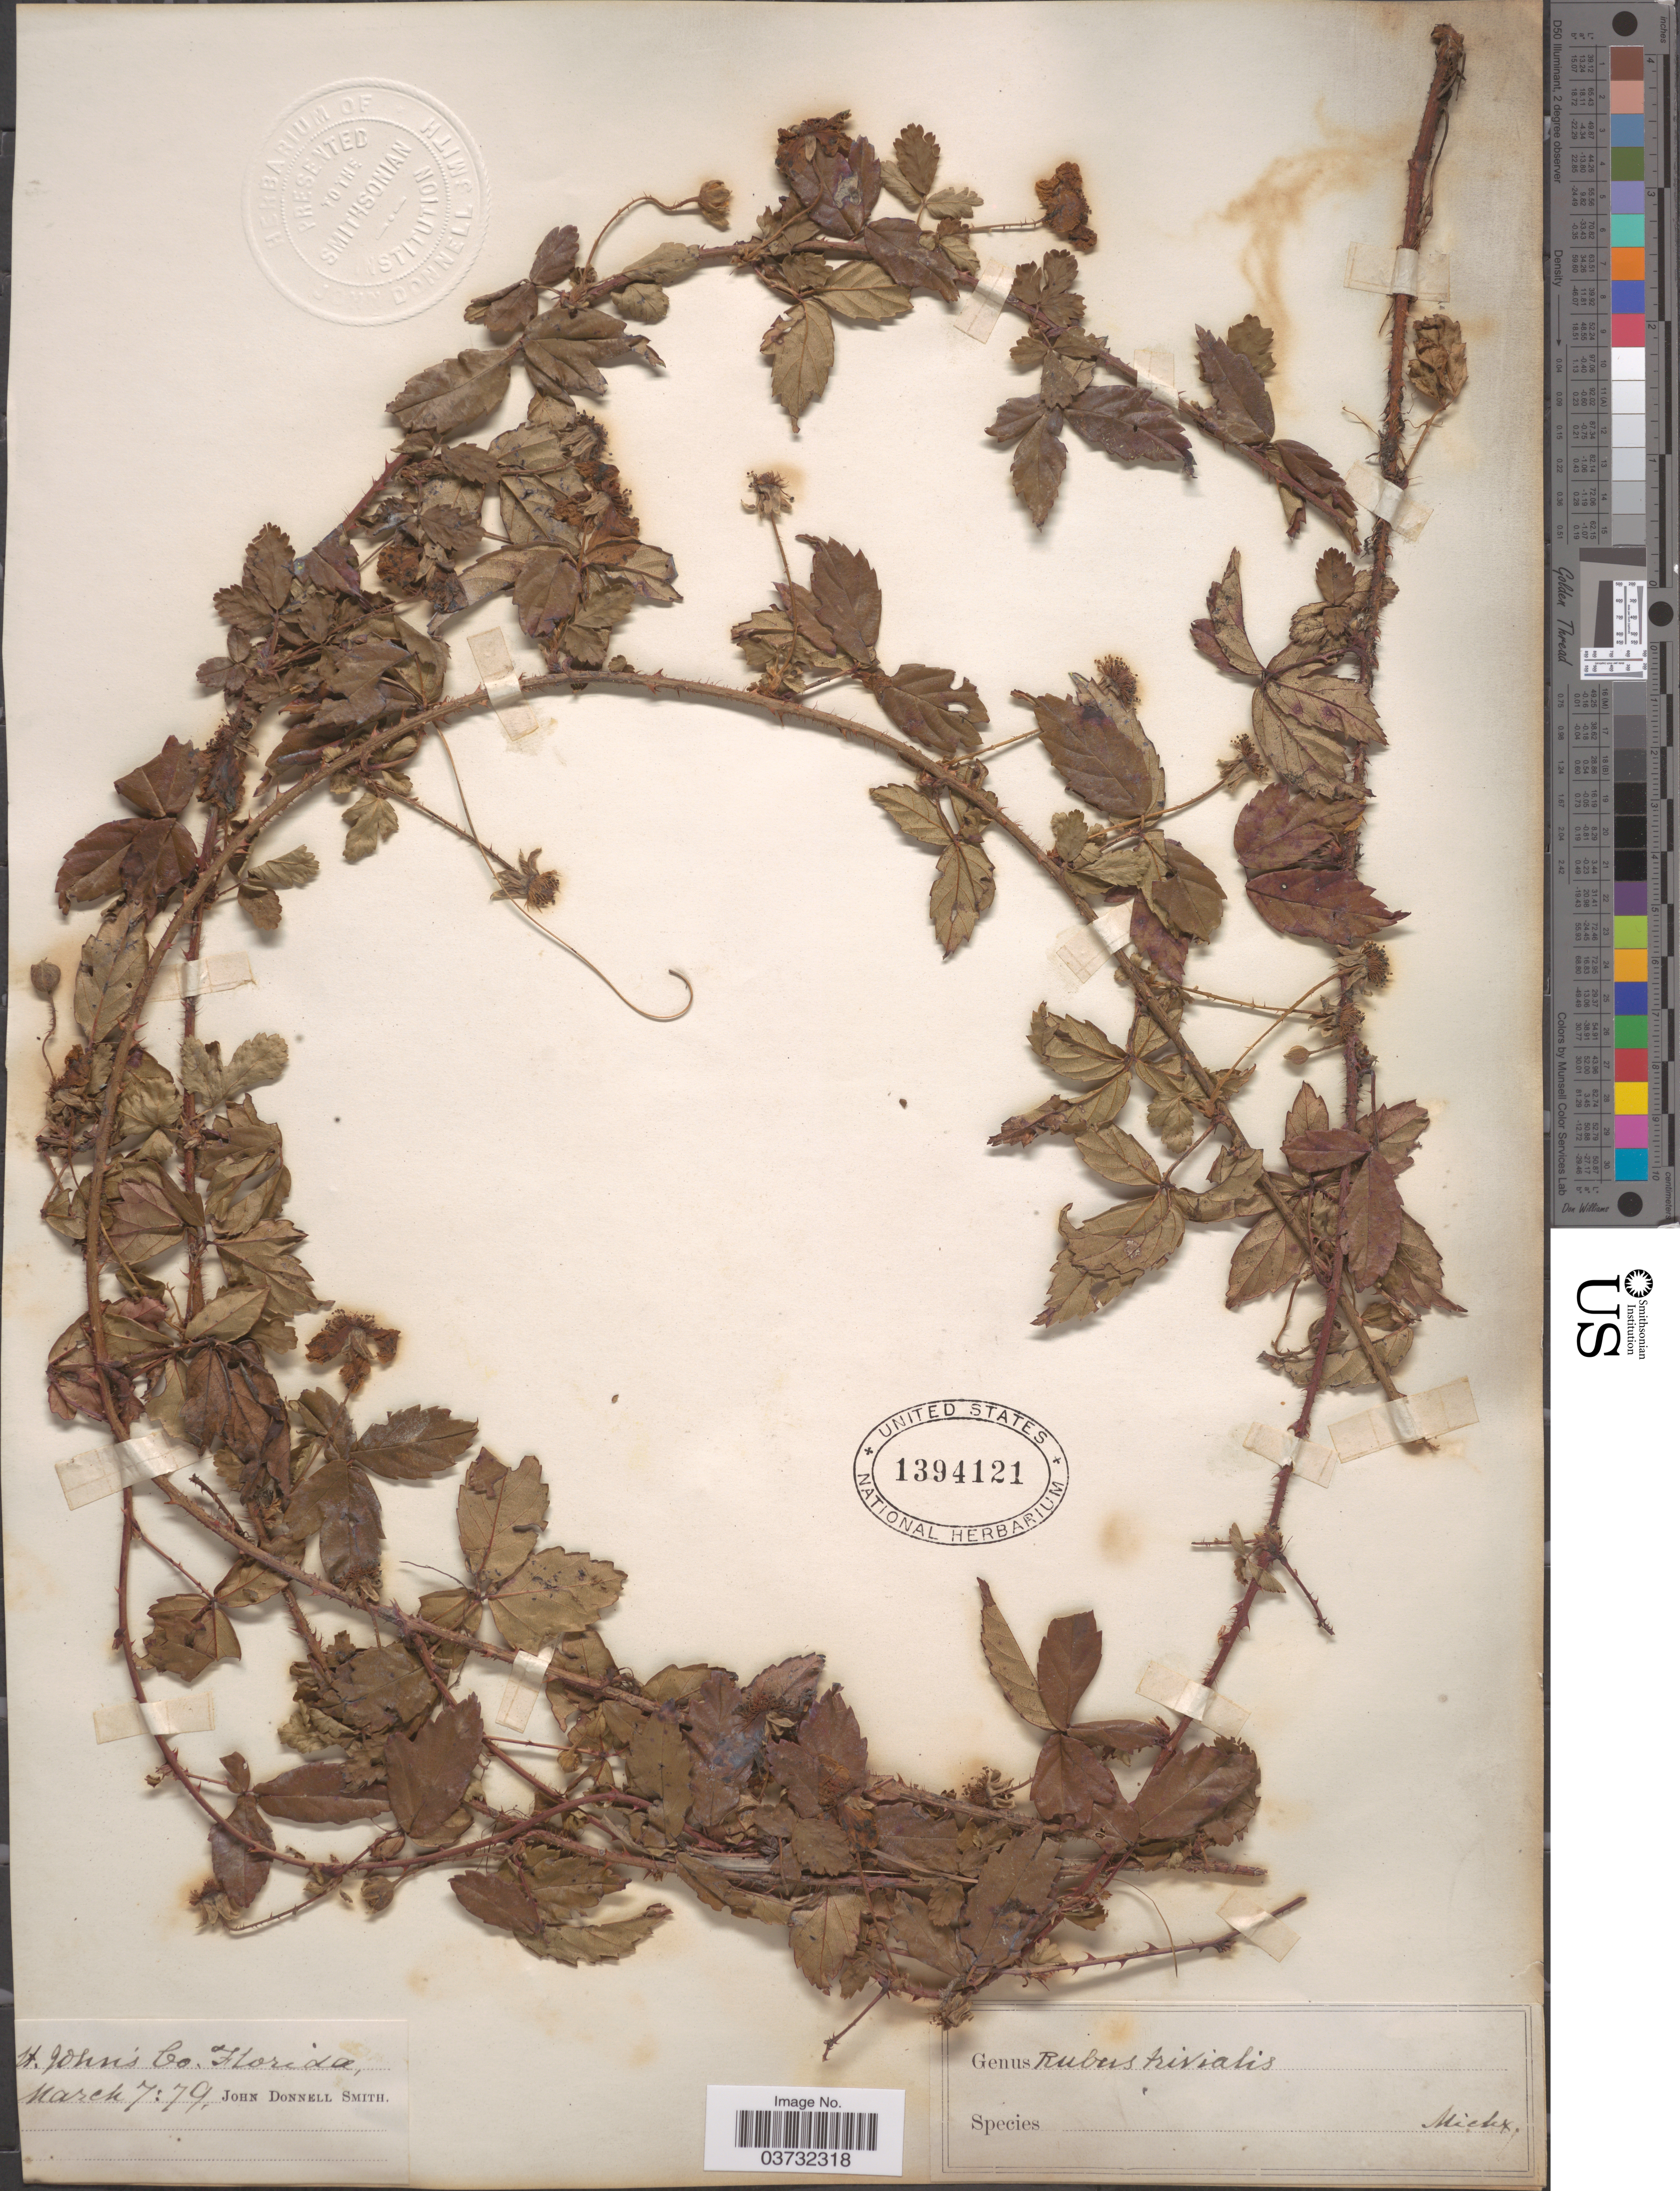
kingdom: Plantae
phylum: Tracheophyta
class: Magnoliopsida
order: Rosales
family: Rosaceae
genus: Rubus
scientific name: Rubus trivialis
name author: Michx.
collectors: J. Donnell Smith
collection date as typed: Transcribed d/m/y: 7/3/79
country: United States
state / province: Florida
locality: St. John's Co.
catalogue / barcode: US 1394121